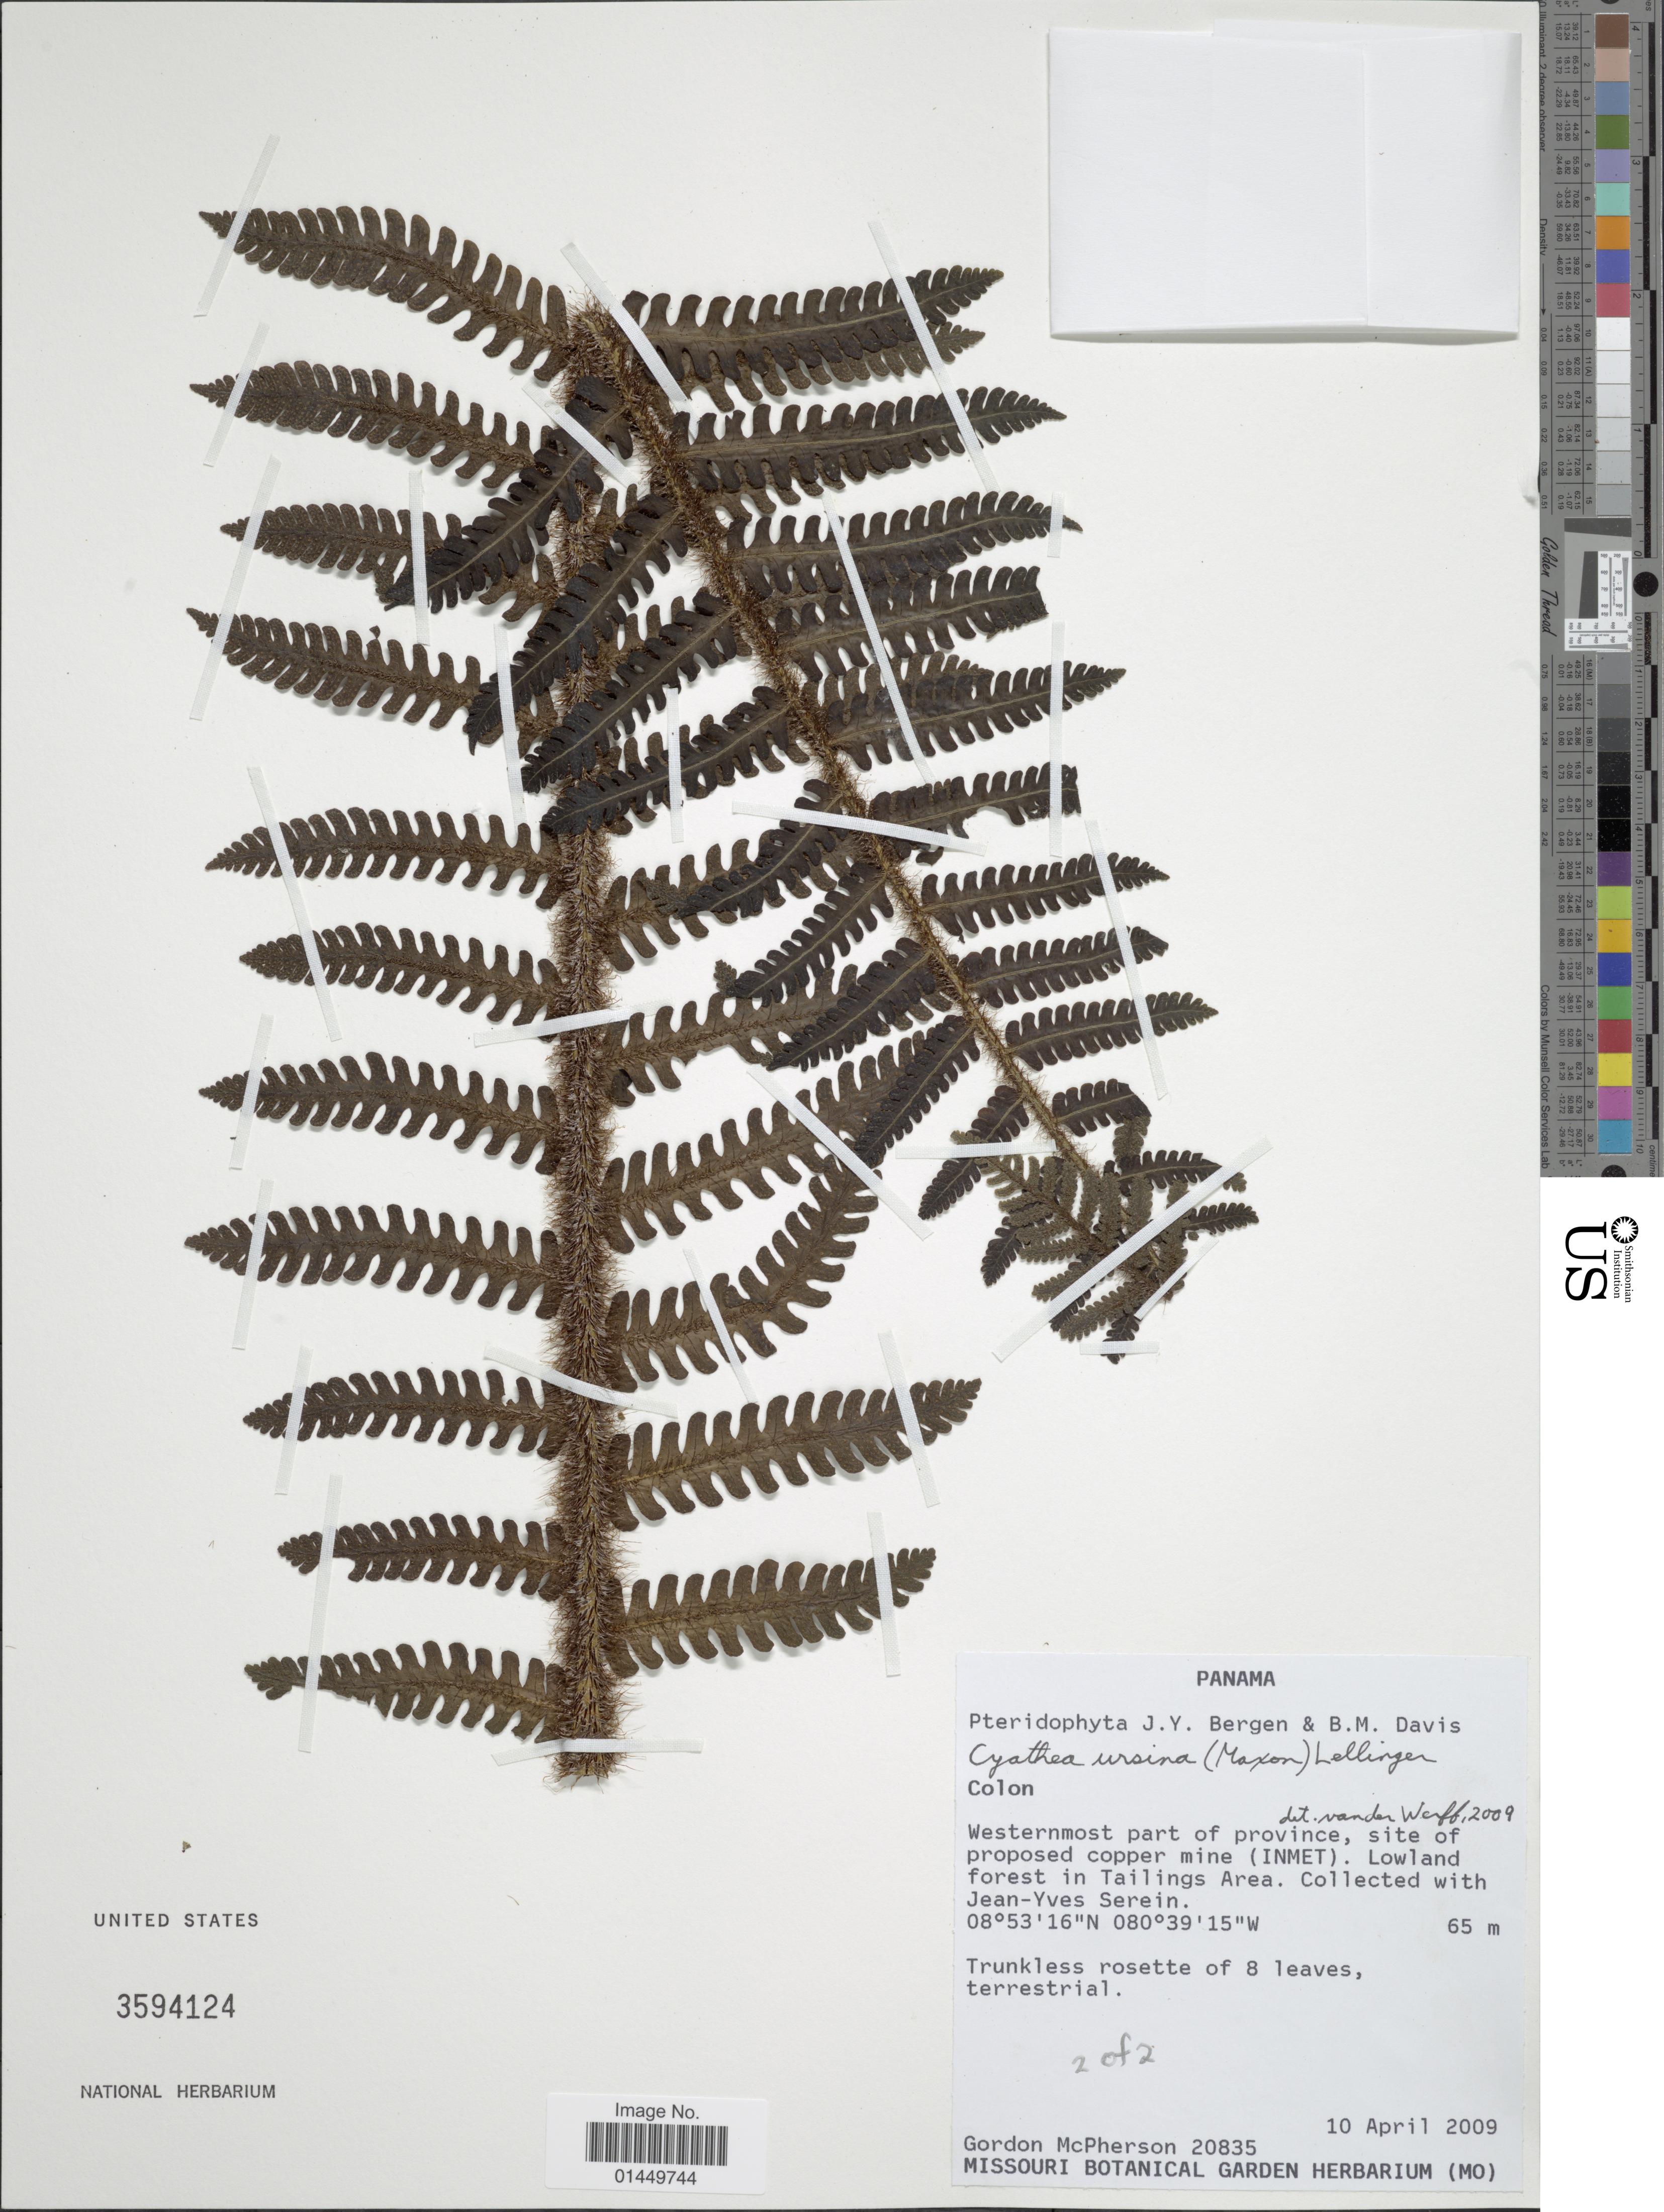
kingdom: Plantae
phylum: Tracheophyta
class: Polypodiopsida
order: Cyatheales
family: Cyatheaceae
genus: Cyathea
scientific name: Cyathea ursina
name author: (Maxon) Lellinger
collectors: G. McPherson & J. Serein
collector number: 20835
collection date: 2009-04-10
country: Panama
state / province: Colón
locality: Colon, Westernmost part of province, site of proposed copper mine (INMET)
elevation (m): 65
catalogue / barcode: US 3594124